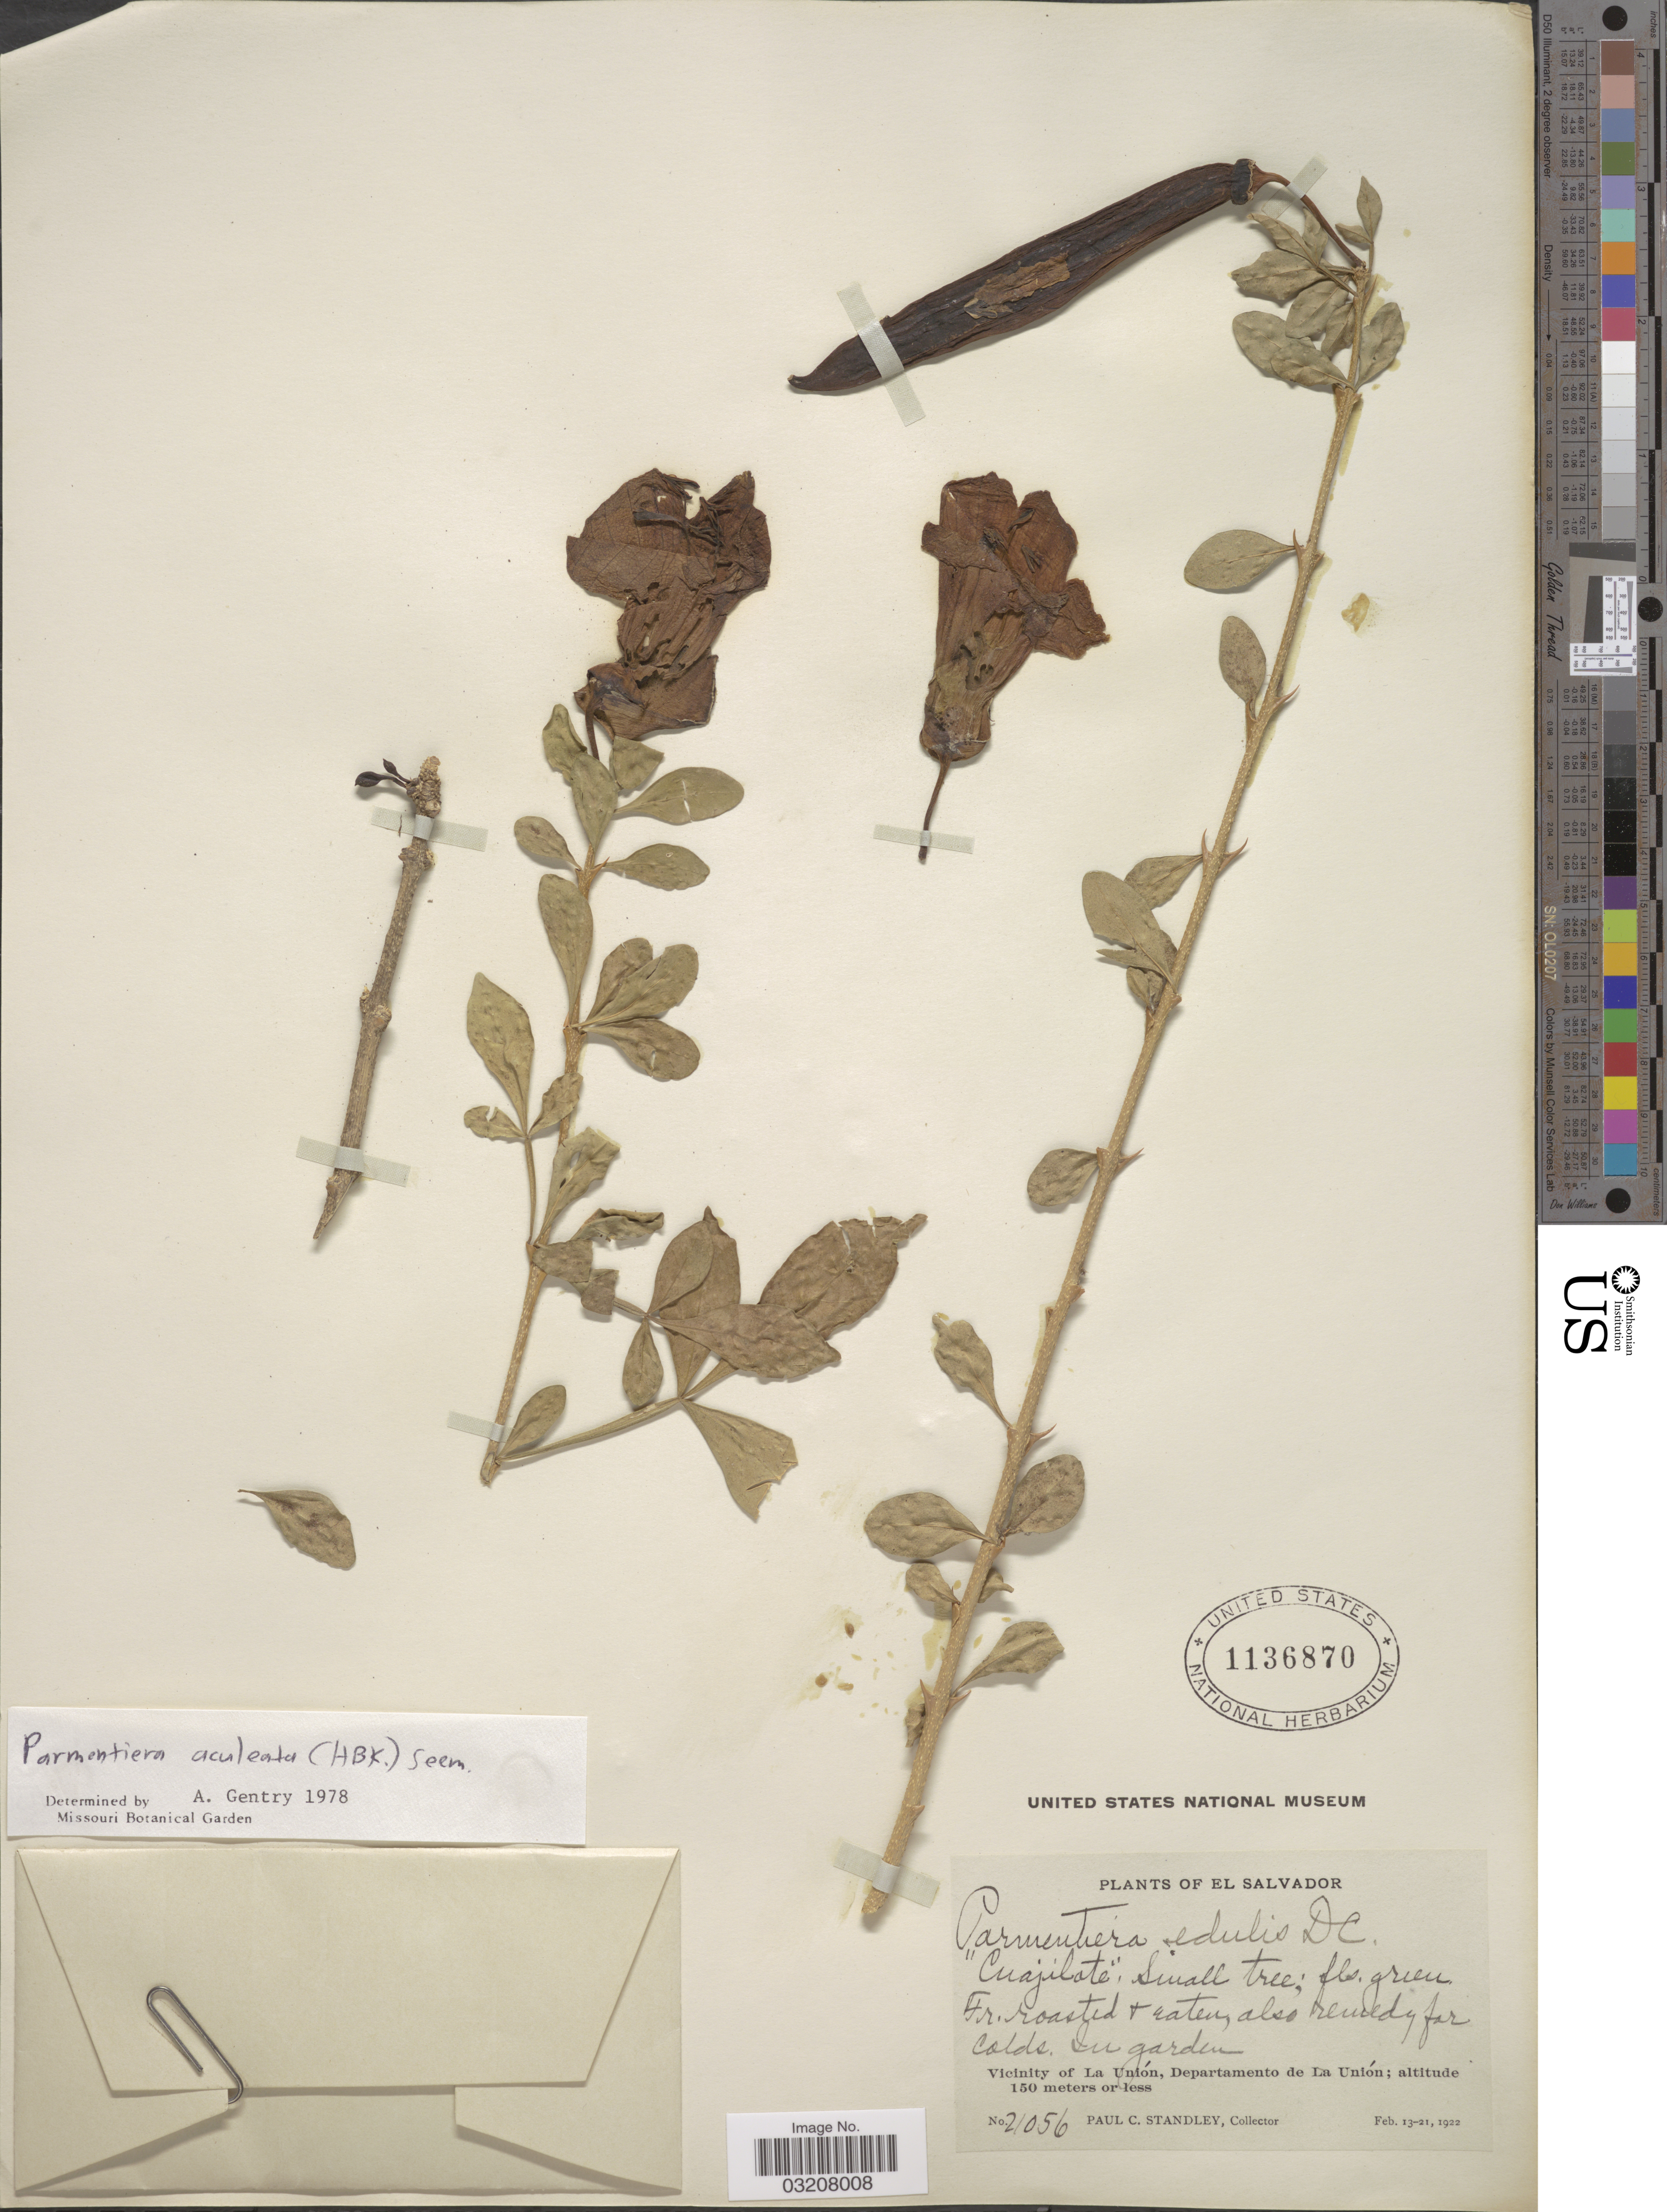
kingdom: Plantae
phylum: Tracheophyta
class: Magnoliopsida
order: Lamiales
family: Bignoniaceae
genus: Parmentiera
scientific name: Parmentiera aculeata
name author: (Kunth) Seem.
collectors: P. C. Standley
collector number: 21056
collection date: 1922-02-13/1922-02-21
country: El Salvador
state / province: La Union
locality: Vicinity of La Unión, Departamento de La Unión.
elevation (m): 150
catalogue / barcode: US 1136870